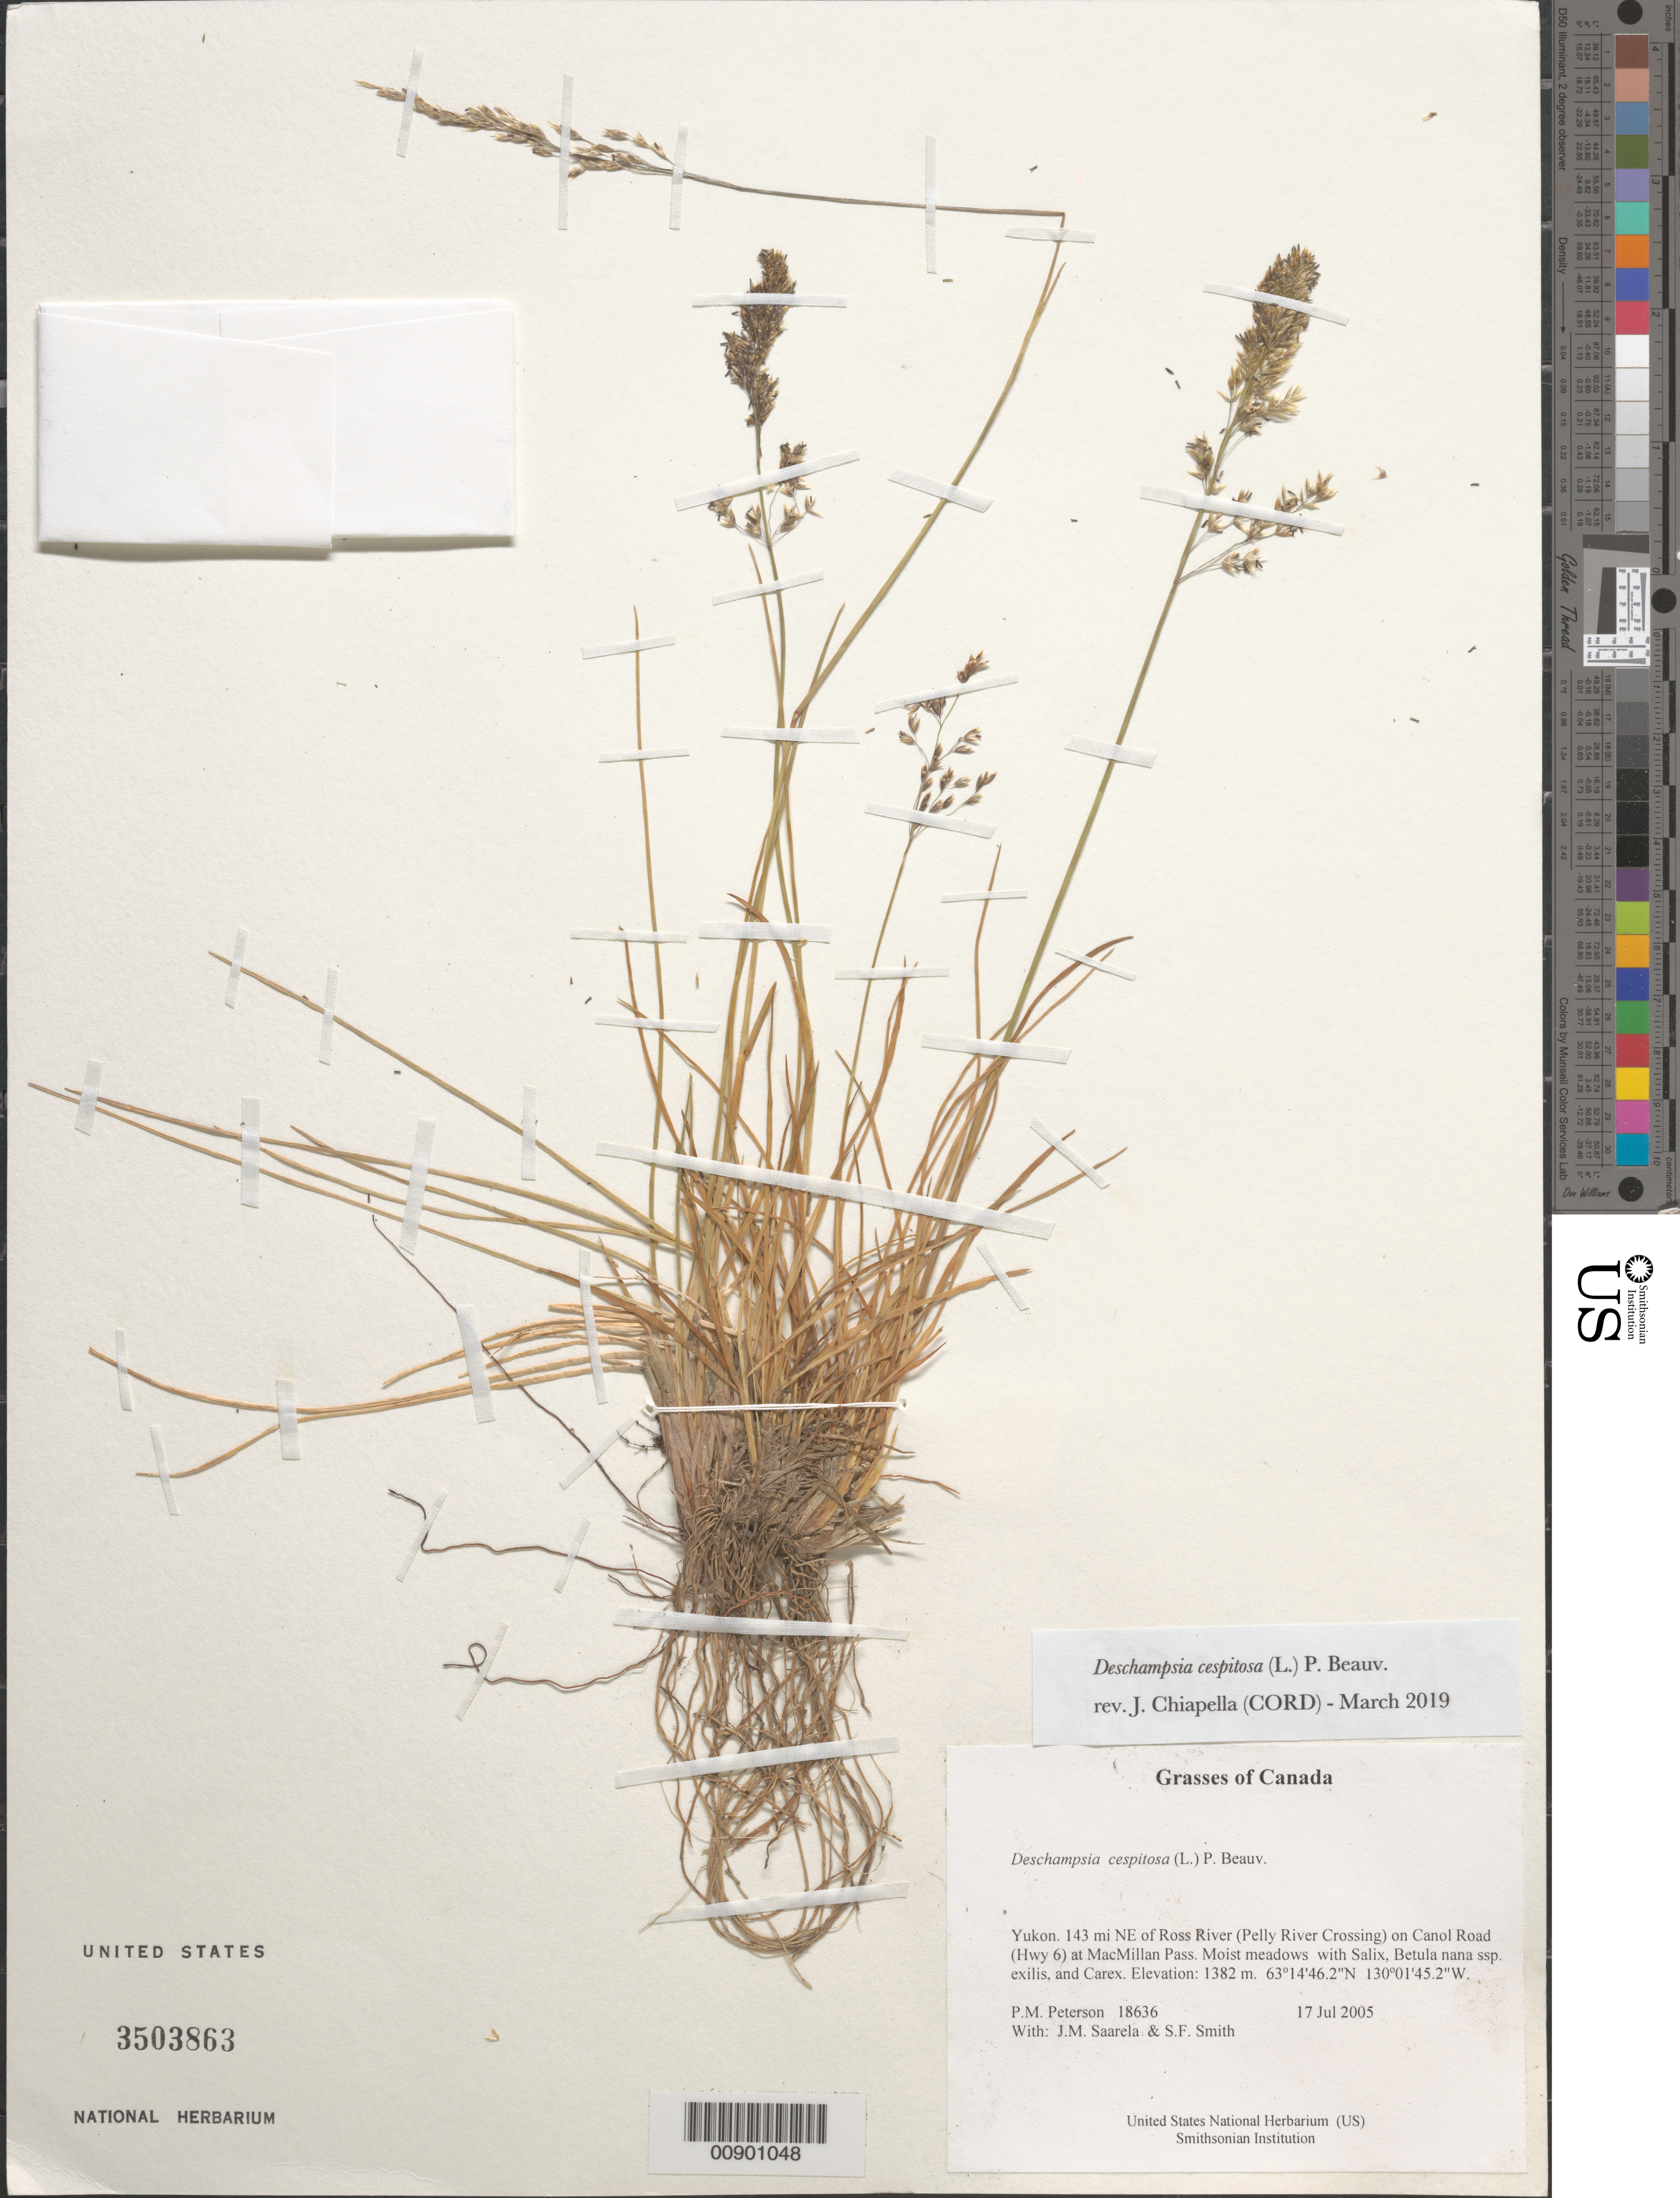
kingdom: Plantae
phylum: Tracheophyta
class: Liliopsida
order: Poales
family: Poaceae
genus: Deschampsia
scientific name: Deschampsia cespitosa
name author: (L.) P. Beauv.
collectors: P. M. Peterson, J. Saarela & S.F. Smith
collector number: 18636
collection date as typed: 17 Jul 2004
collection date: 2004-07-17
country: Canada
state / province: Yukon Territory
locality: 143 mi NE of Ross River (Pelly River Crossing) on Canol Road (Hwy 6) at MacMillan Pass. Moist meadows with Salix, Betula nana ssp. exilis, and Carex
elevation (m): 1382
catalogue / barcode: US 3503863